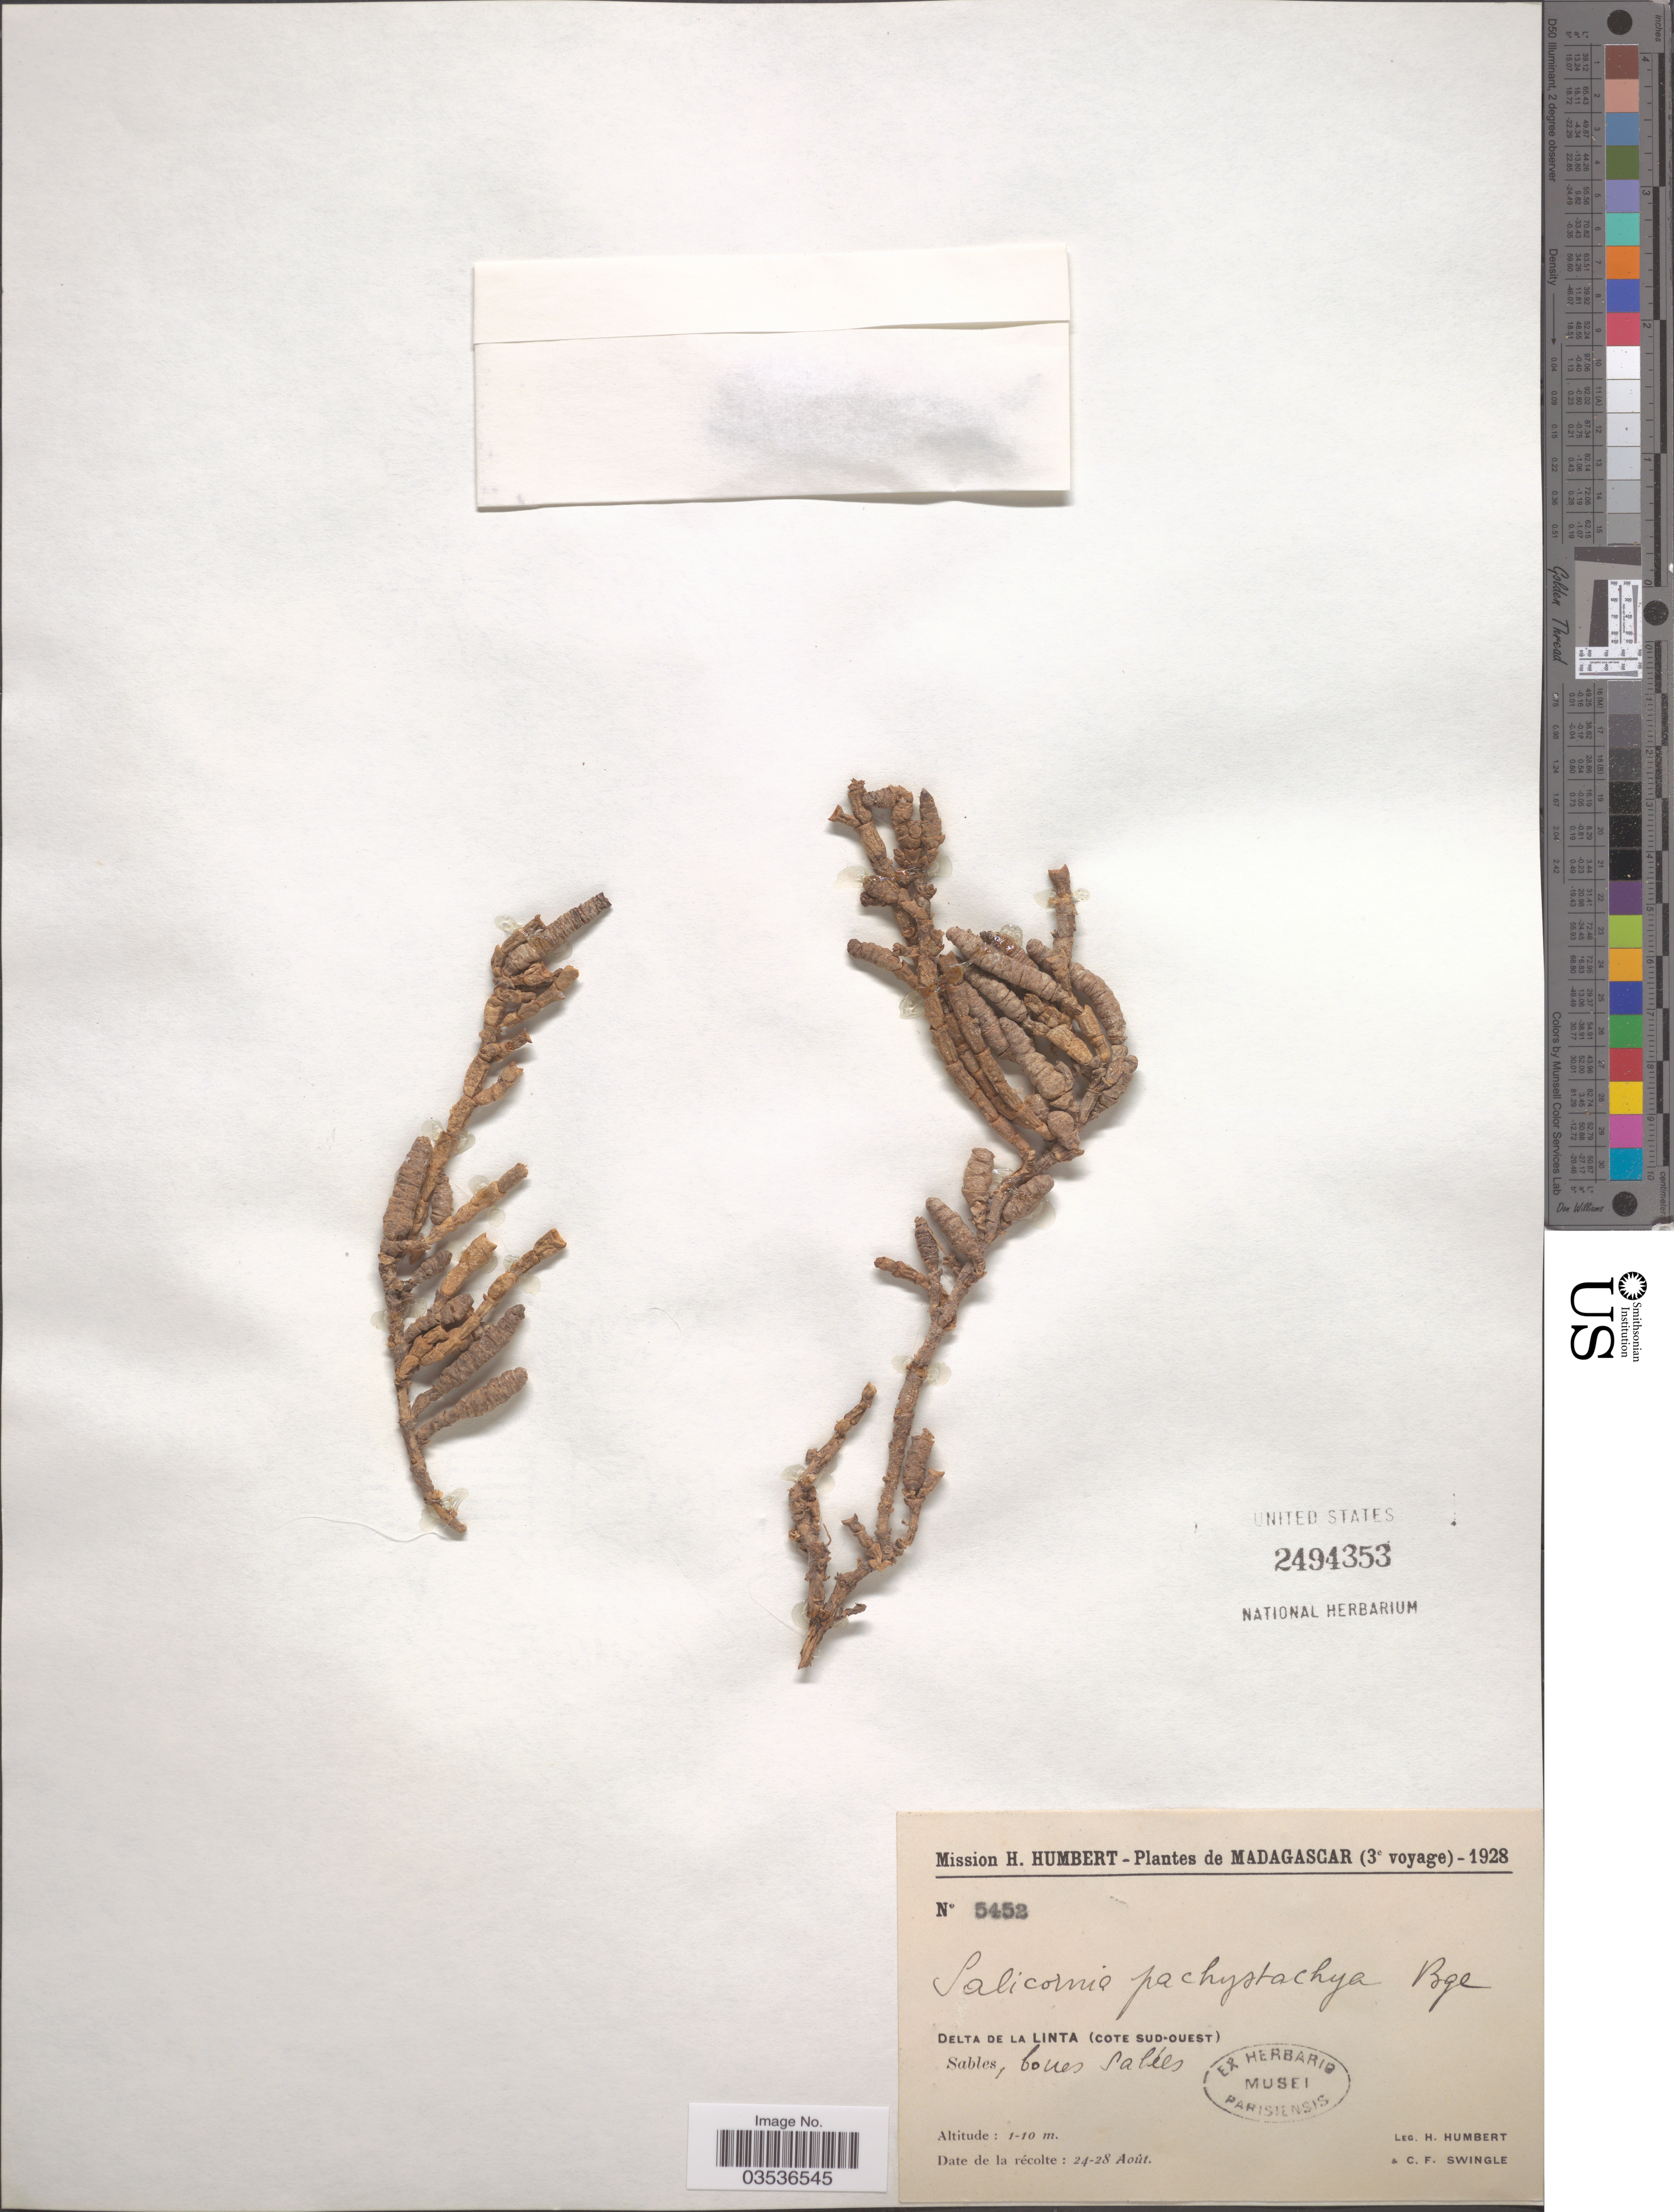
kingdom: Plantae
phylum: Tracheophyta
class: Magnoliopsida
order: Caryophyllales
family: Amaranthaceae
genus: Salicornia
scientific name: Salicornia pachystachya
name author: Bunge ex Ung.-Sternb.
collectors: H. Humbert & C. Swingle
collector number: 5452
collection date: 1928-08-24/1928-08-28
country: Madagascar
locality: Delta de la Linta (Cote Sud-Ouest).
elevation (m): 1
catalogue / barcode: US 2494353